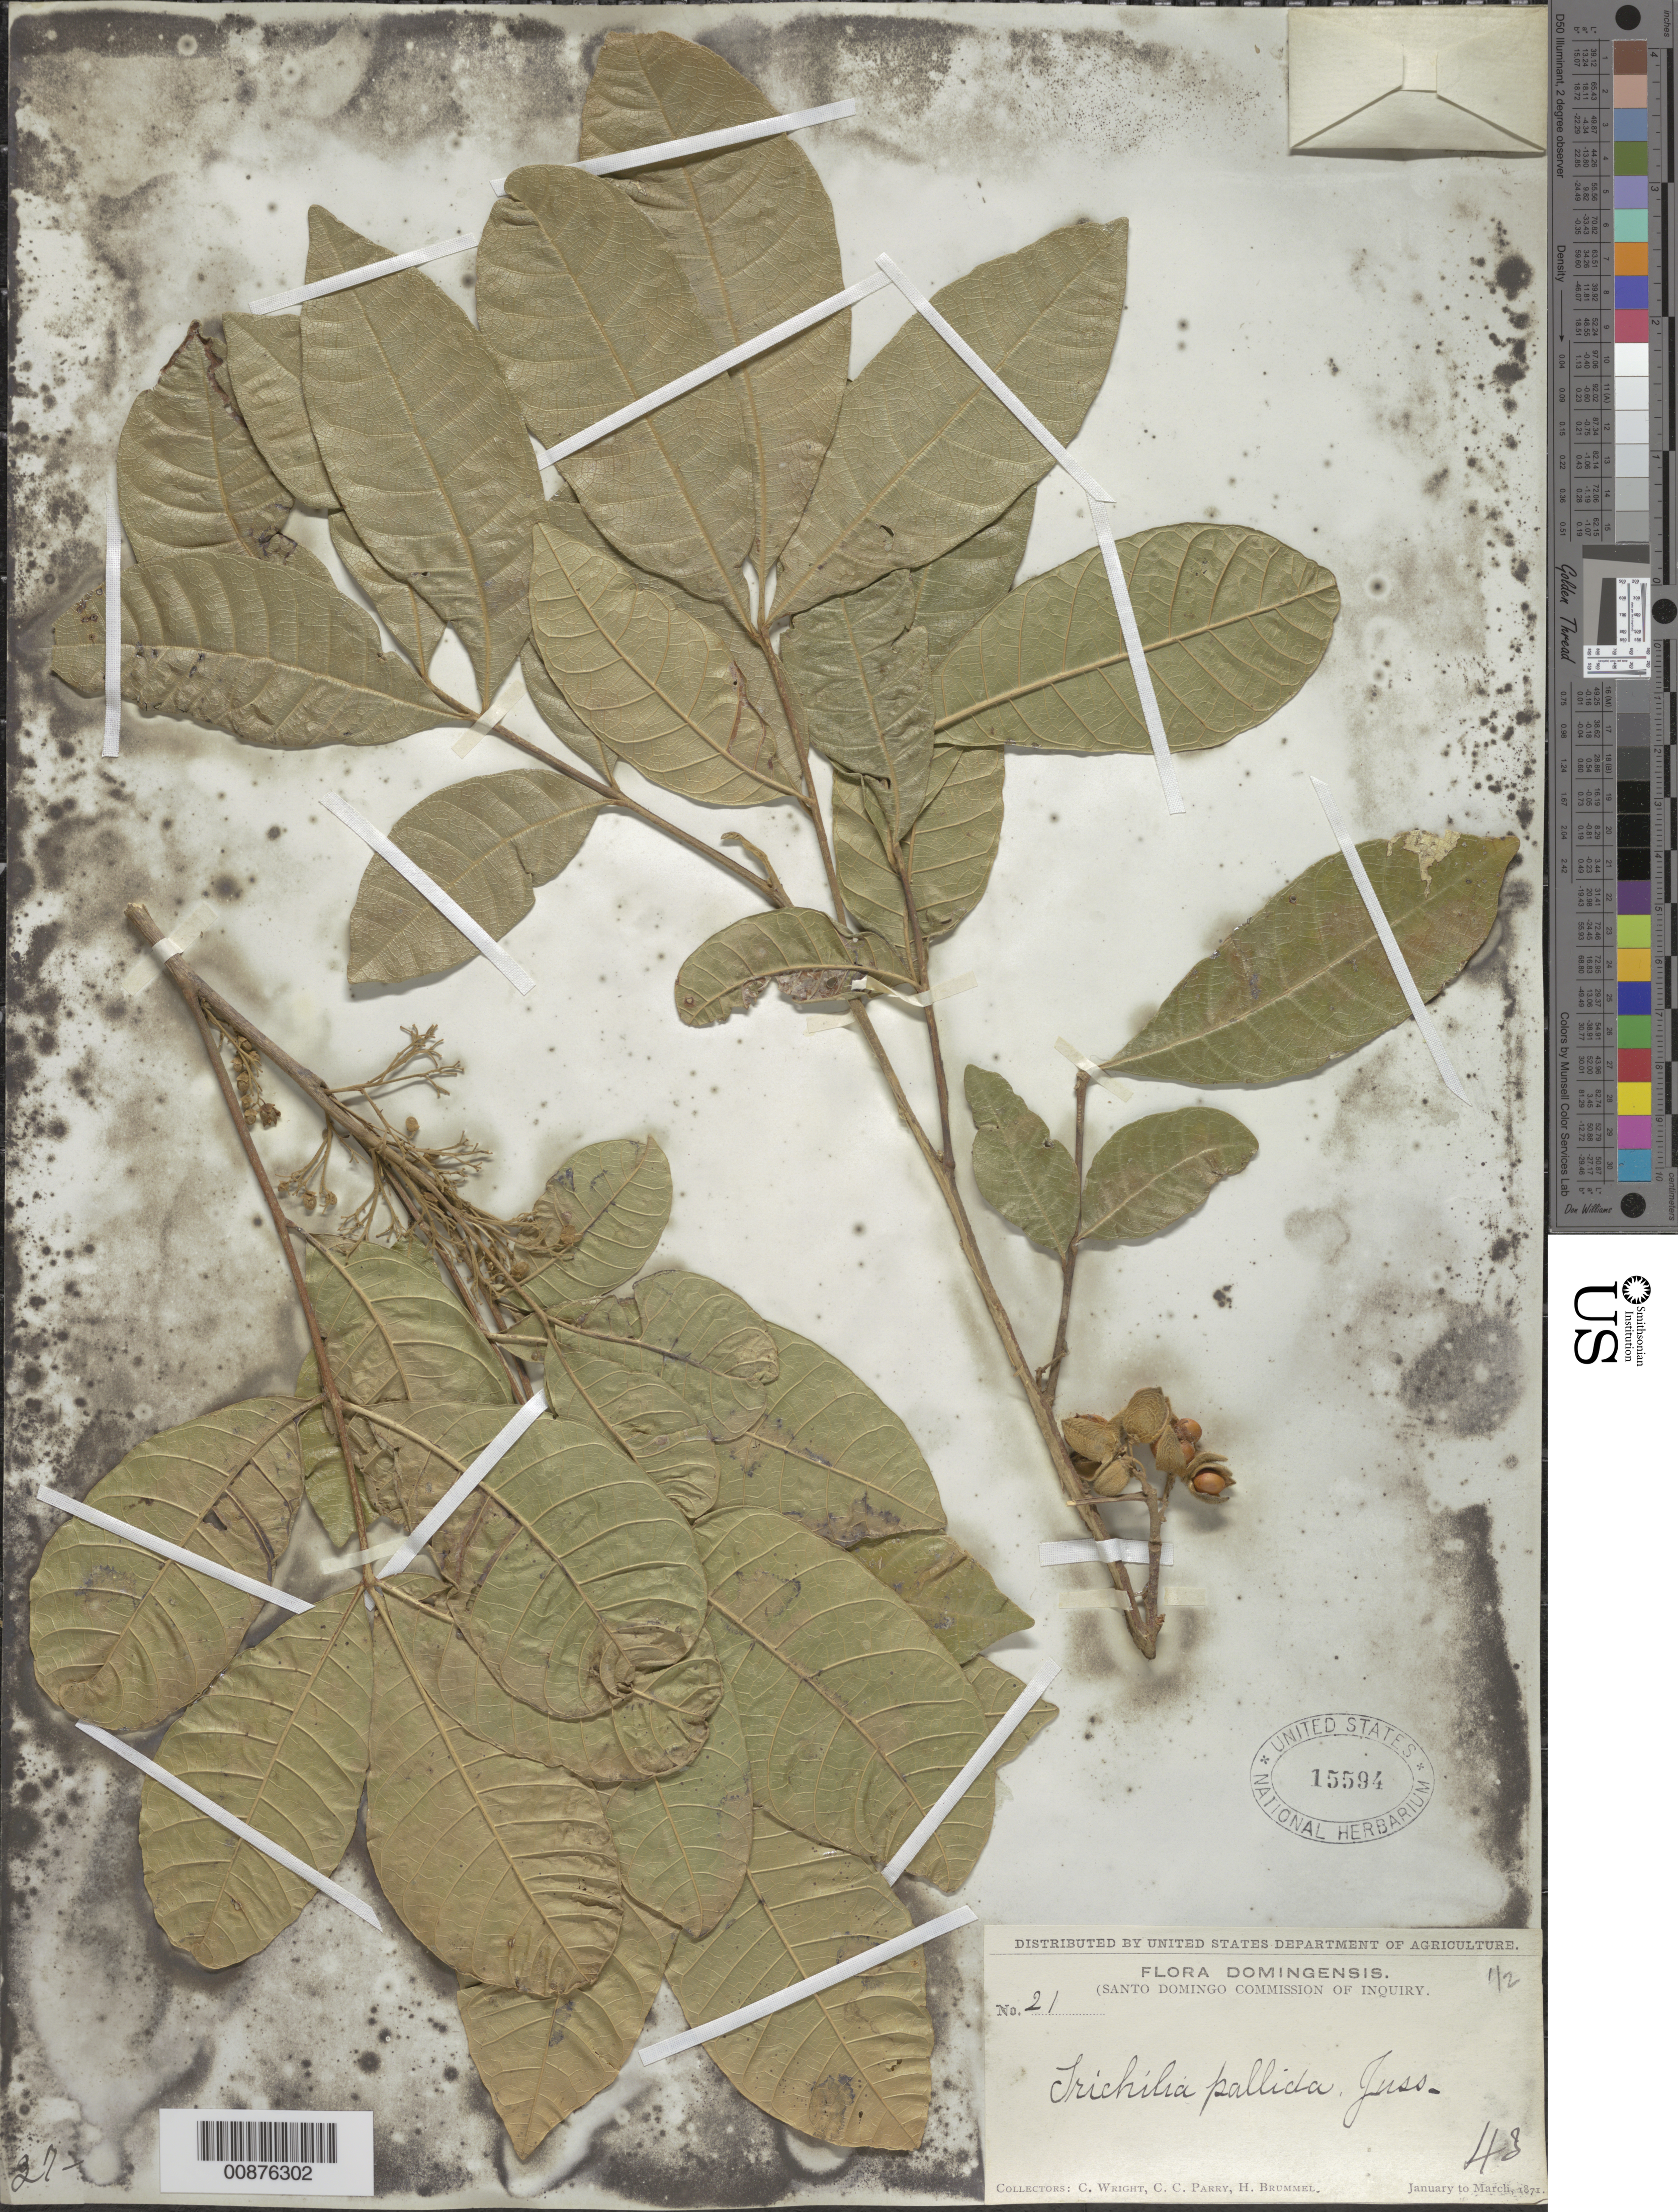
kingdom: Plantae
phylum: Tracheophyta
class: Magnoliopsida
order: Sapindales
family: Meliaceae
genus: Trichilia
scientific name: Trichilia pallida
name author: Sw.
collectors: C. Wright, C. C. Parry & H. Brummel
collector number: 21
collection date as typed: Jan 1871 to -- Mar 1871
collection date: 1871-01/1871-03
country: Dominican Republic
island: Hispaniola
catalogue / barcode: US 15594